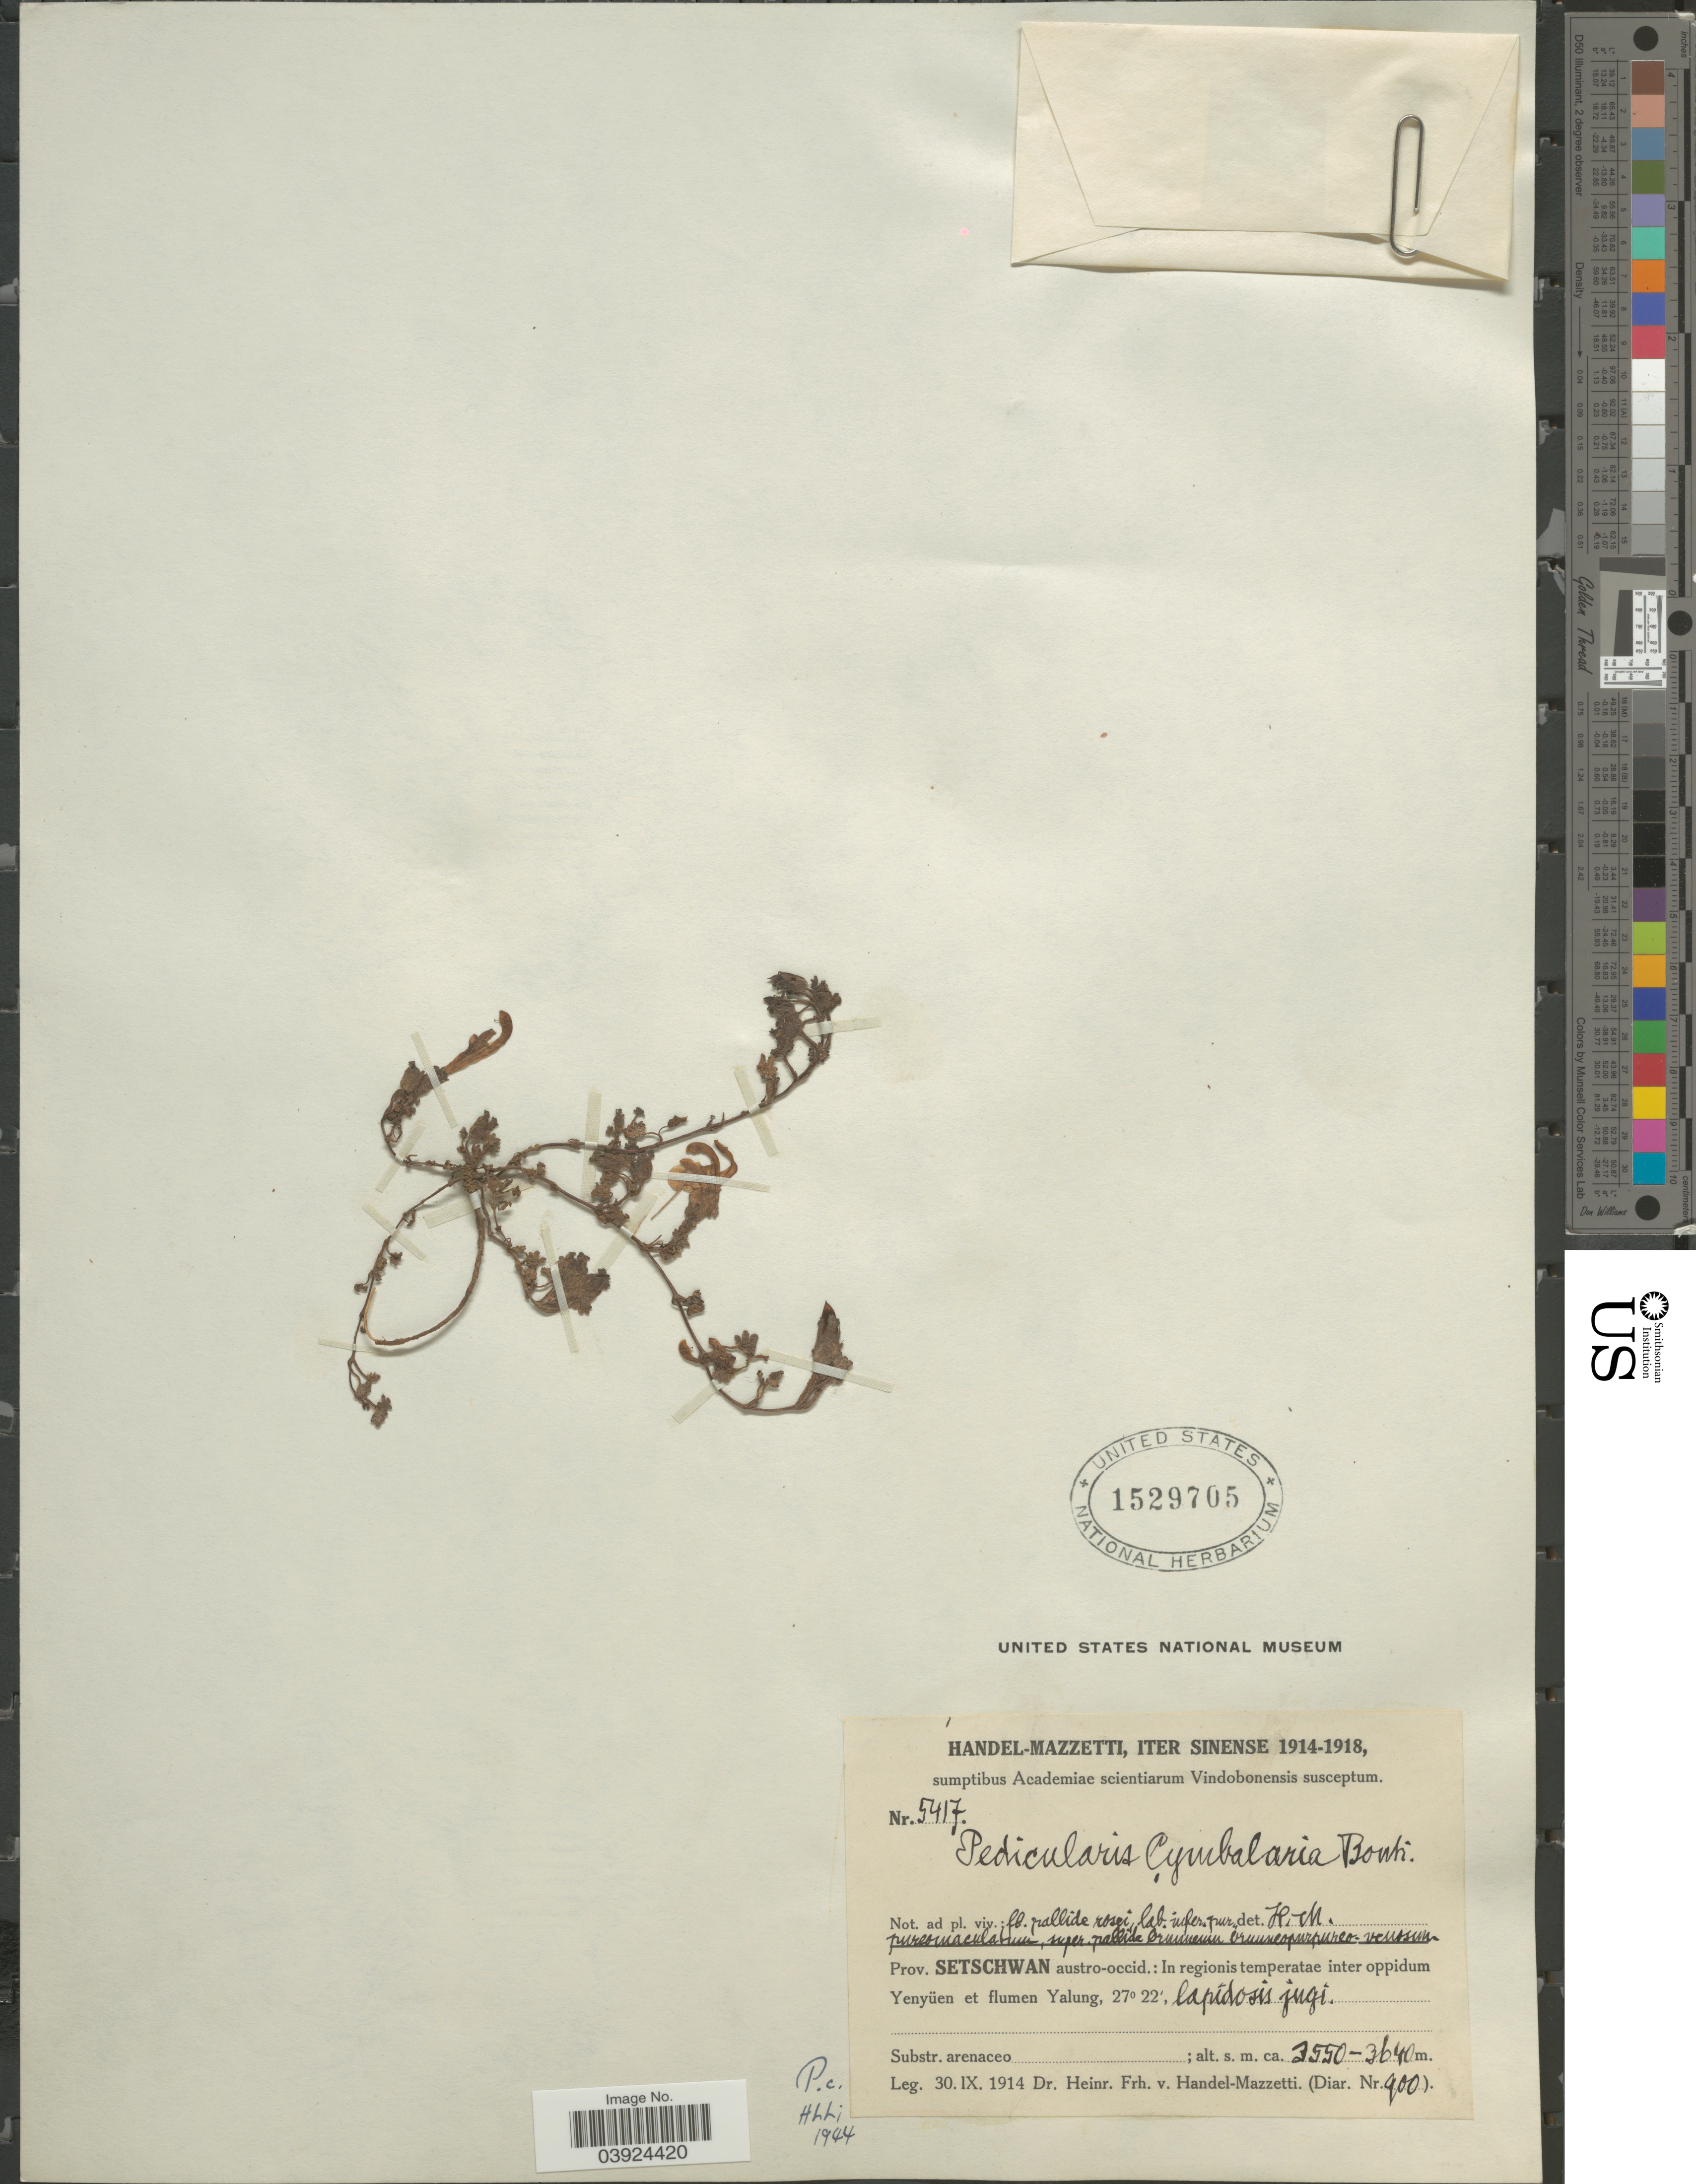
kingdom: Plantae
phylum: Tracheophyta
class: Magnoliopsida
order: Lamiales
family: Orobanchaceae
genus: Pedicularis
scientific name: Pedicularis cymbalaria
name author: Bonati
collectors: H. Handel-Mazzetti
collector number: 5417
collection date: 1914-09-30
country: China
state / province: Sichuan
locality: Prov. Setschwan austro-occid.: In regionis temperate inter oppidum Yenyüen et flumen Yalung.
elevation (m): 3550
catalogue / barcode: US 1529705